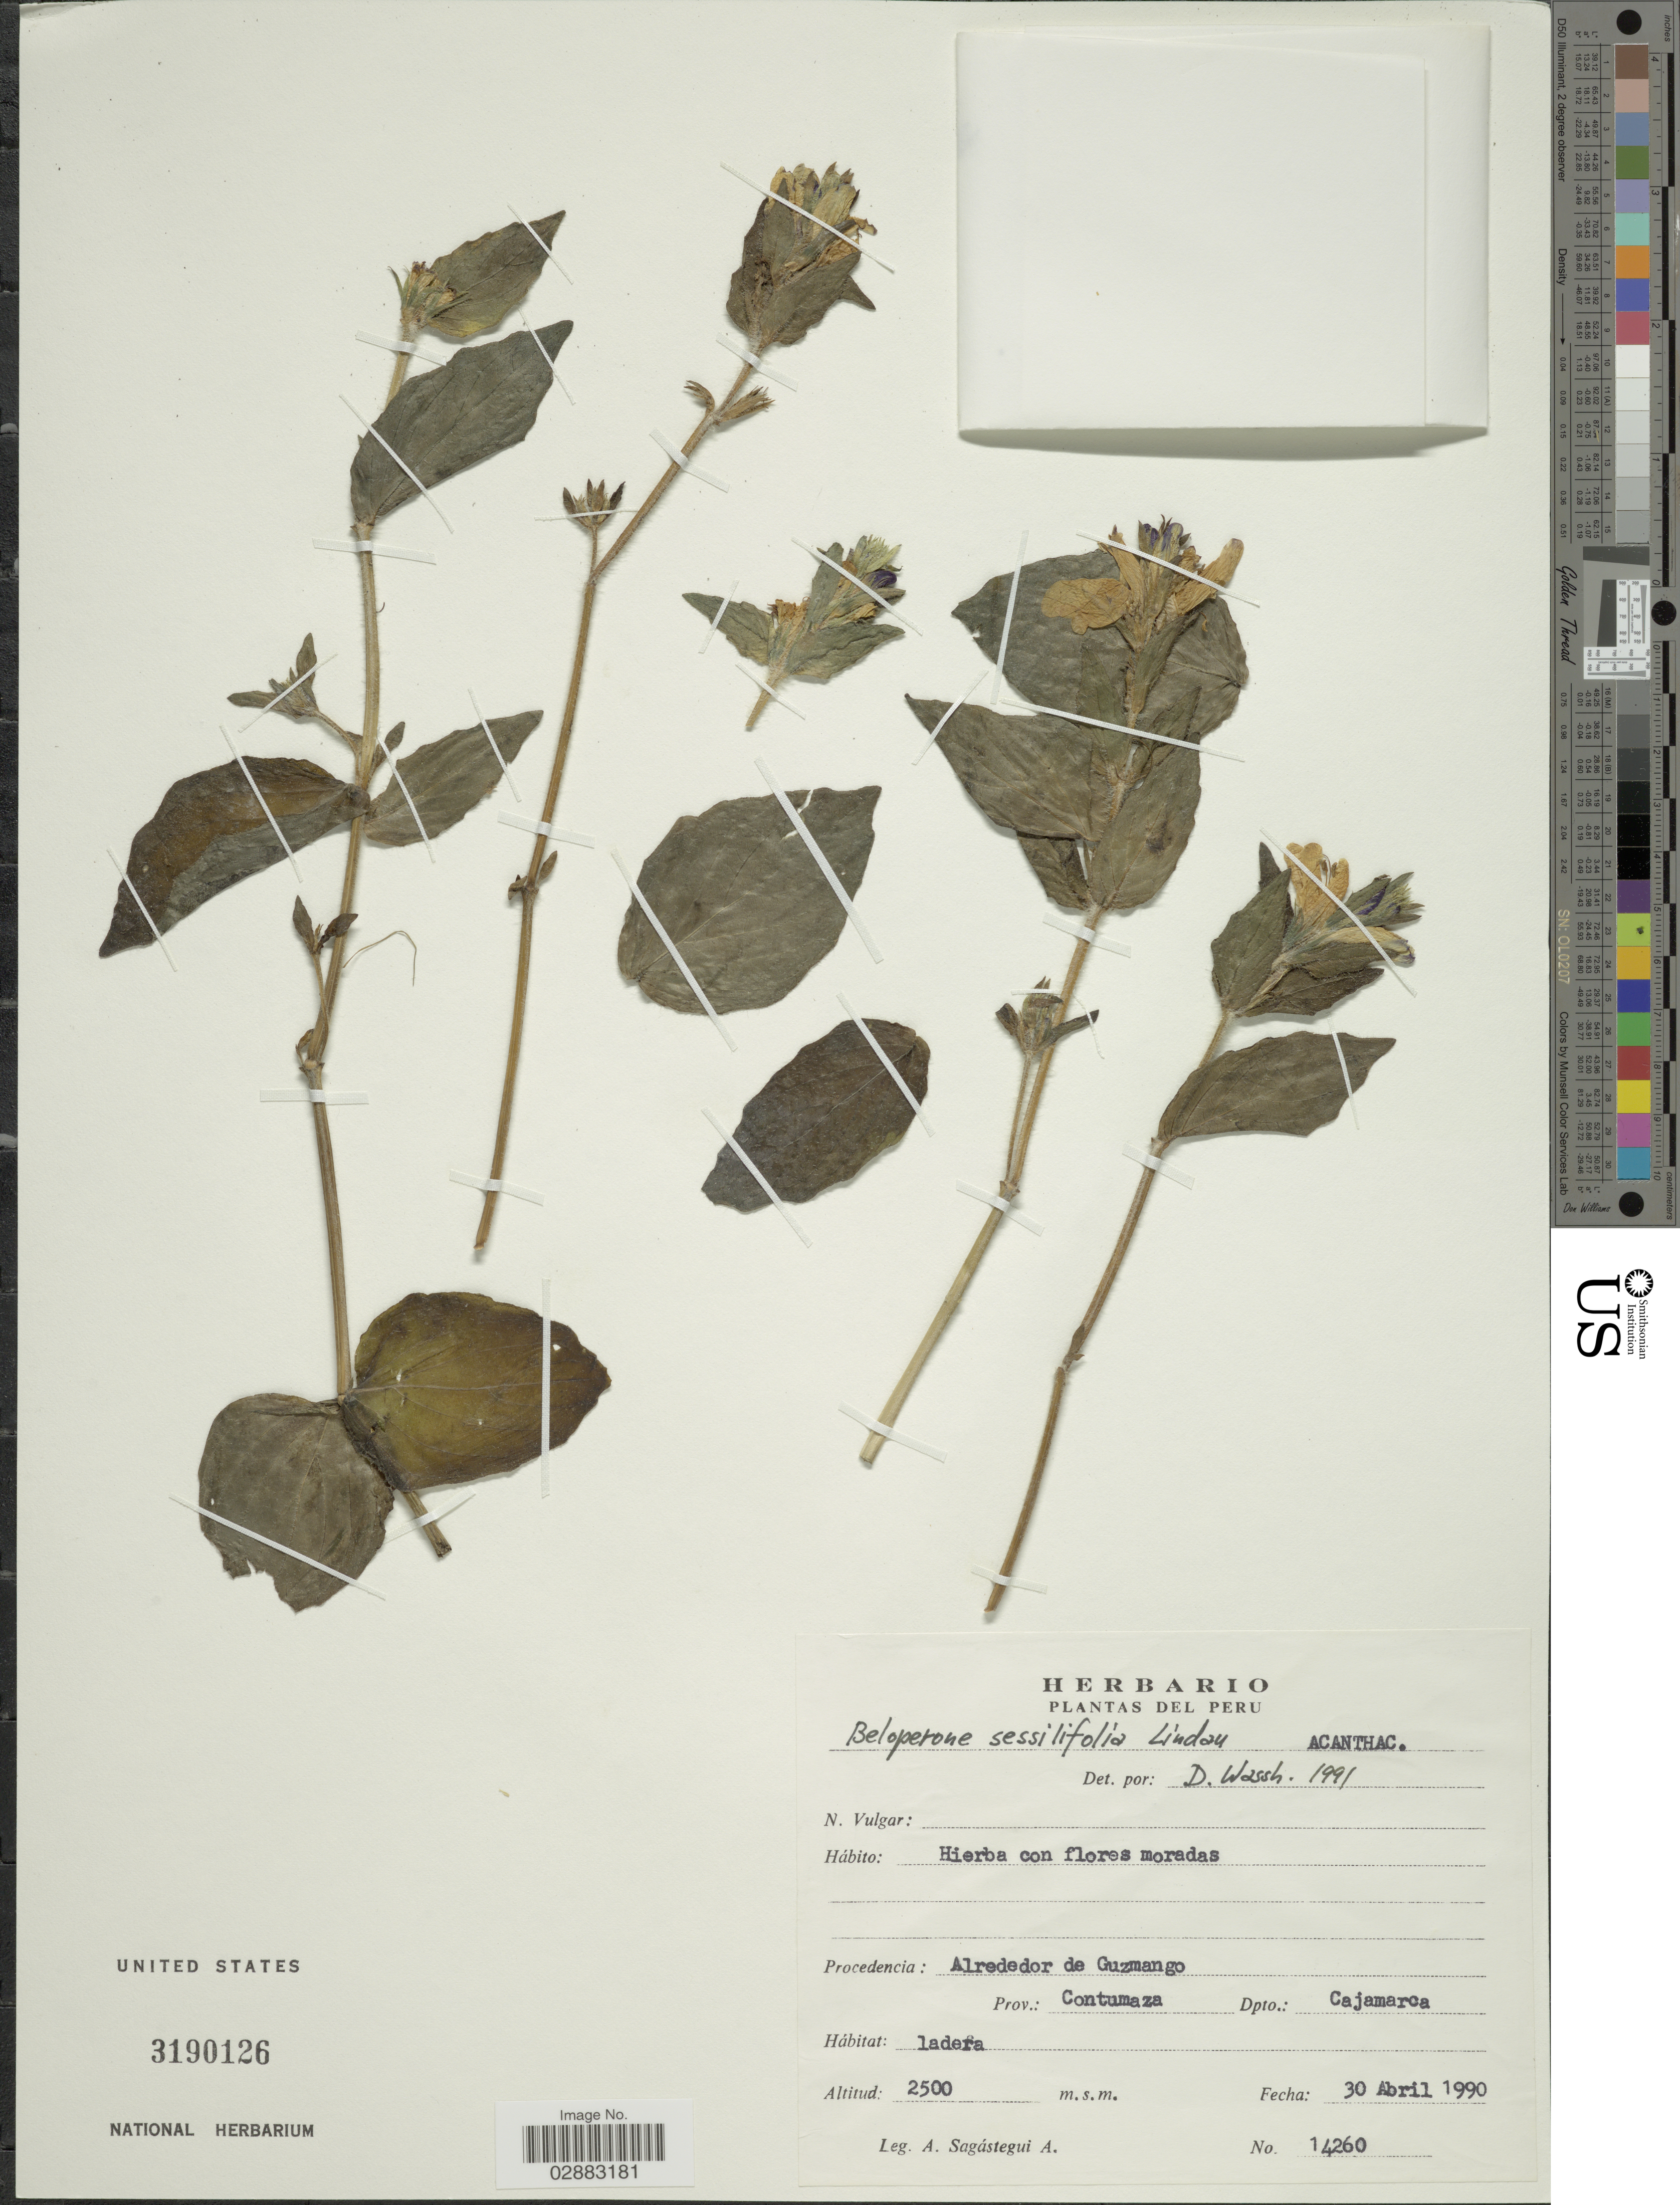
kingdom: Plantae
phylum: Tracheophyta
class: Magnoliopsida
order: Lamiales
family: Acanthaceae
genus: Justicia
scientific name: Justicia sessilifolia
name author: (Lindau) Wassh.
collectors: A. Sagástegui A.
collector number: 14260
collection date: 1990-04-30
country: Peru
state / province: Cajamarca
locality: Alrededor de Guzmango. Prov.: Contumaza. Dpto.: Cajamarca.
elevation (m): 2500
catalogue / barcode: US 3190126